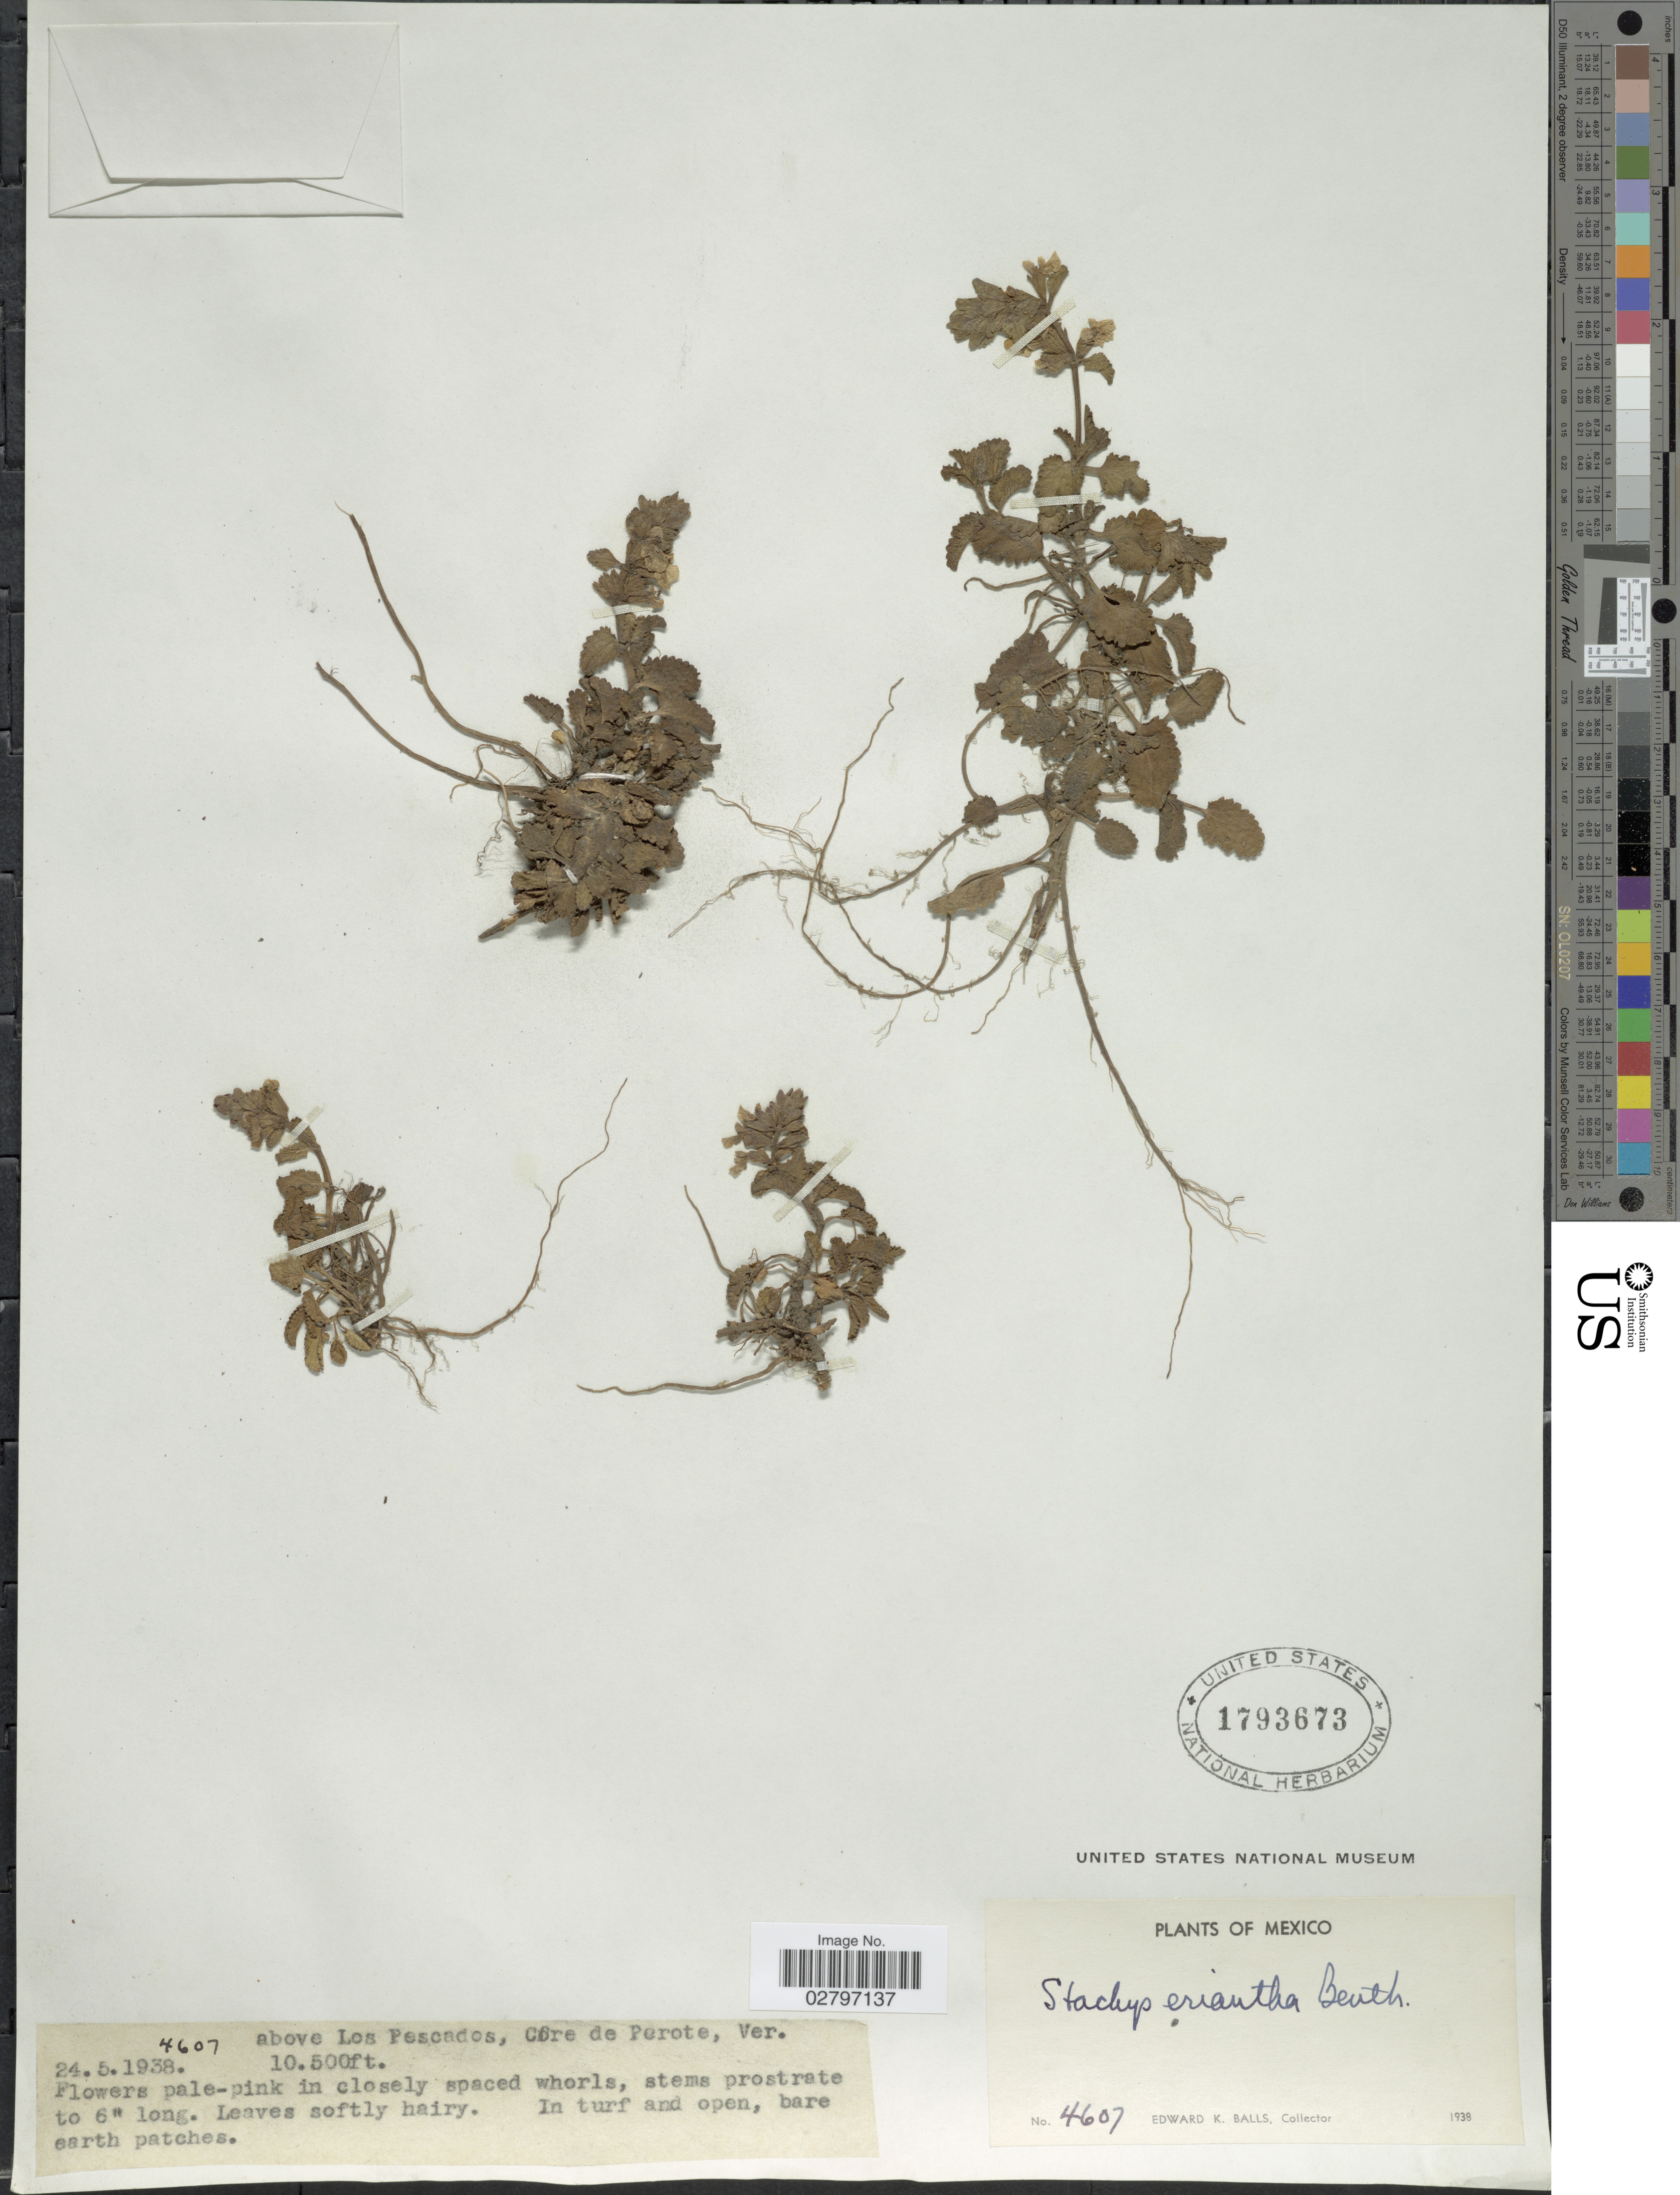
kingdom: Plantae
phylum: Tracheophyta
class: Magnoliopsida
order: Lamiales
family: Lamiaceae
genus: Stachys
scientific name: Stachys eriantha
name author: Benth.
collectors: E. K. Balls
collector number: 4607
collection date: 1938-05-24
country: Mexico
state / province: Veracruz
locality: Above Los Pescados, Cofre de Perote.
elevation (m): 3200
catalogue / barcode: US 1793673